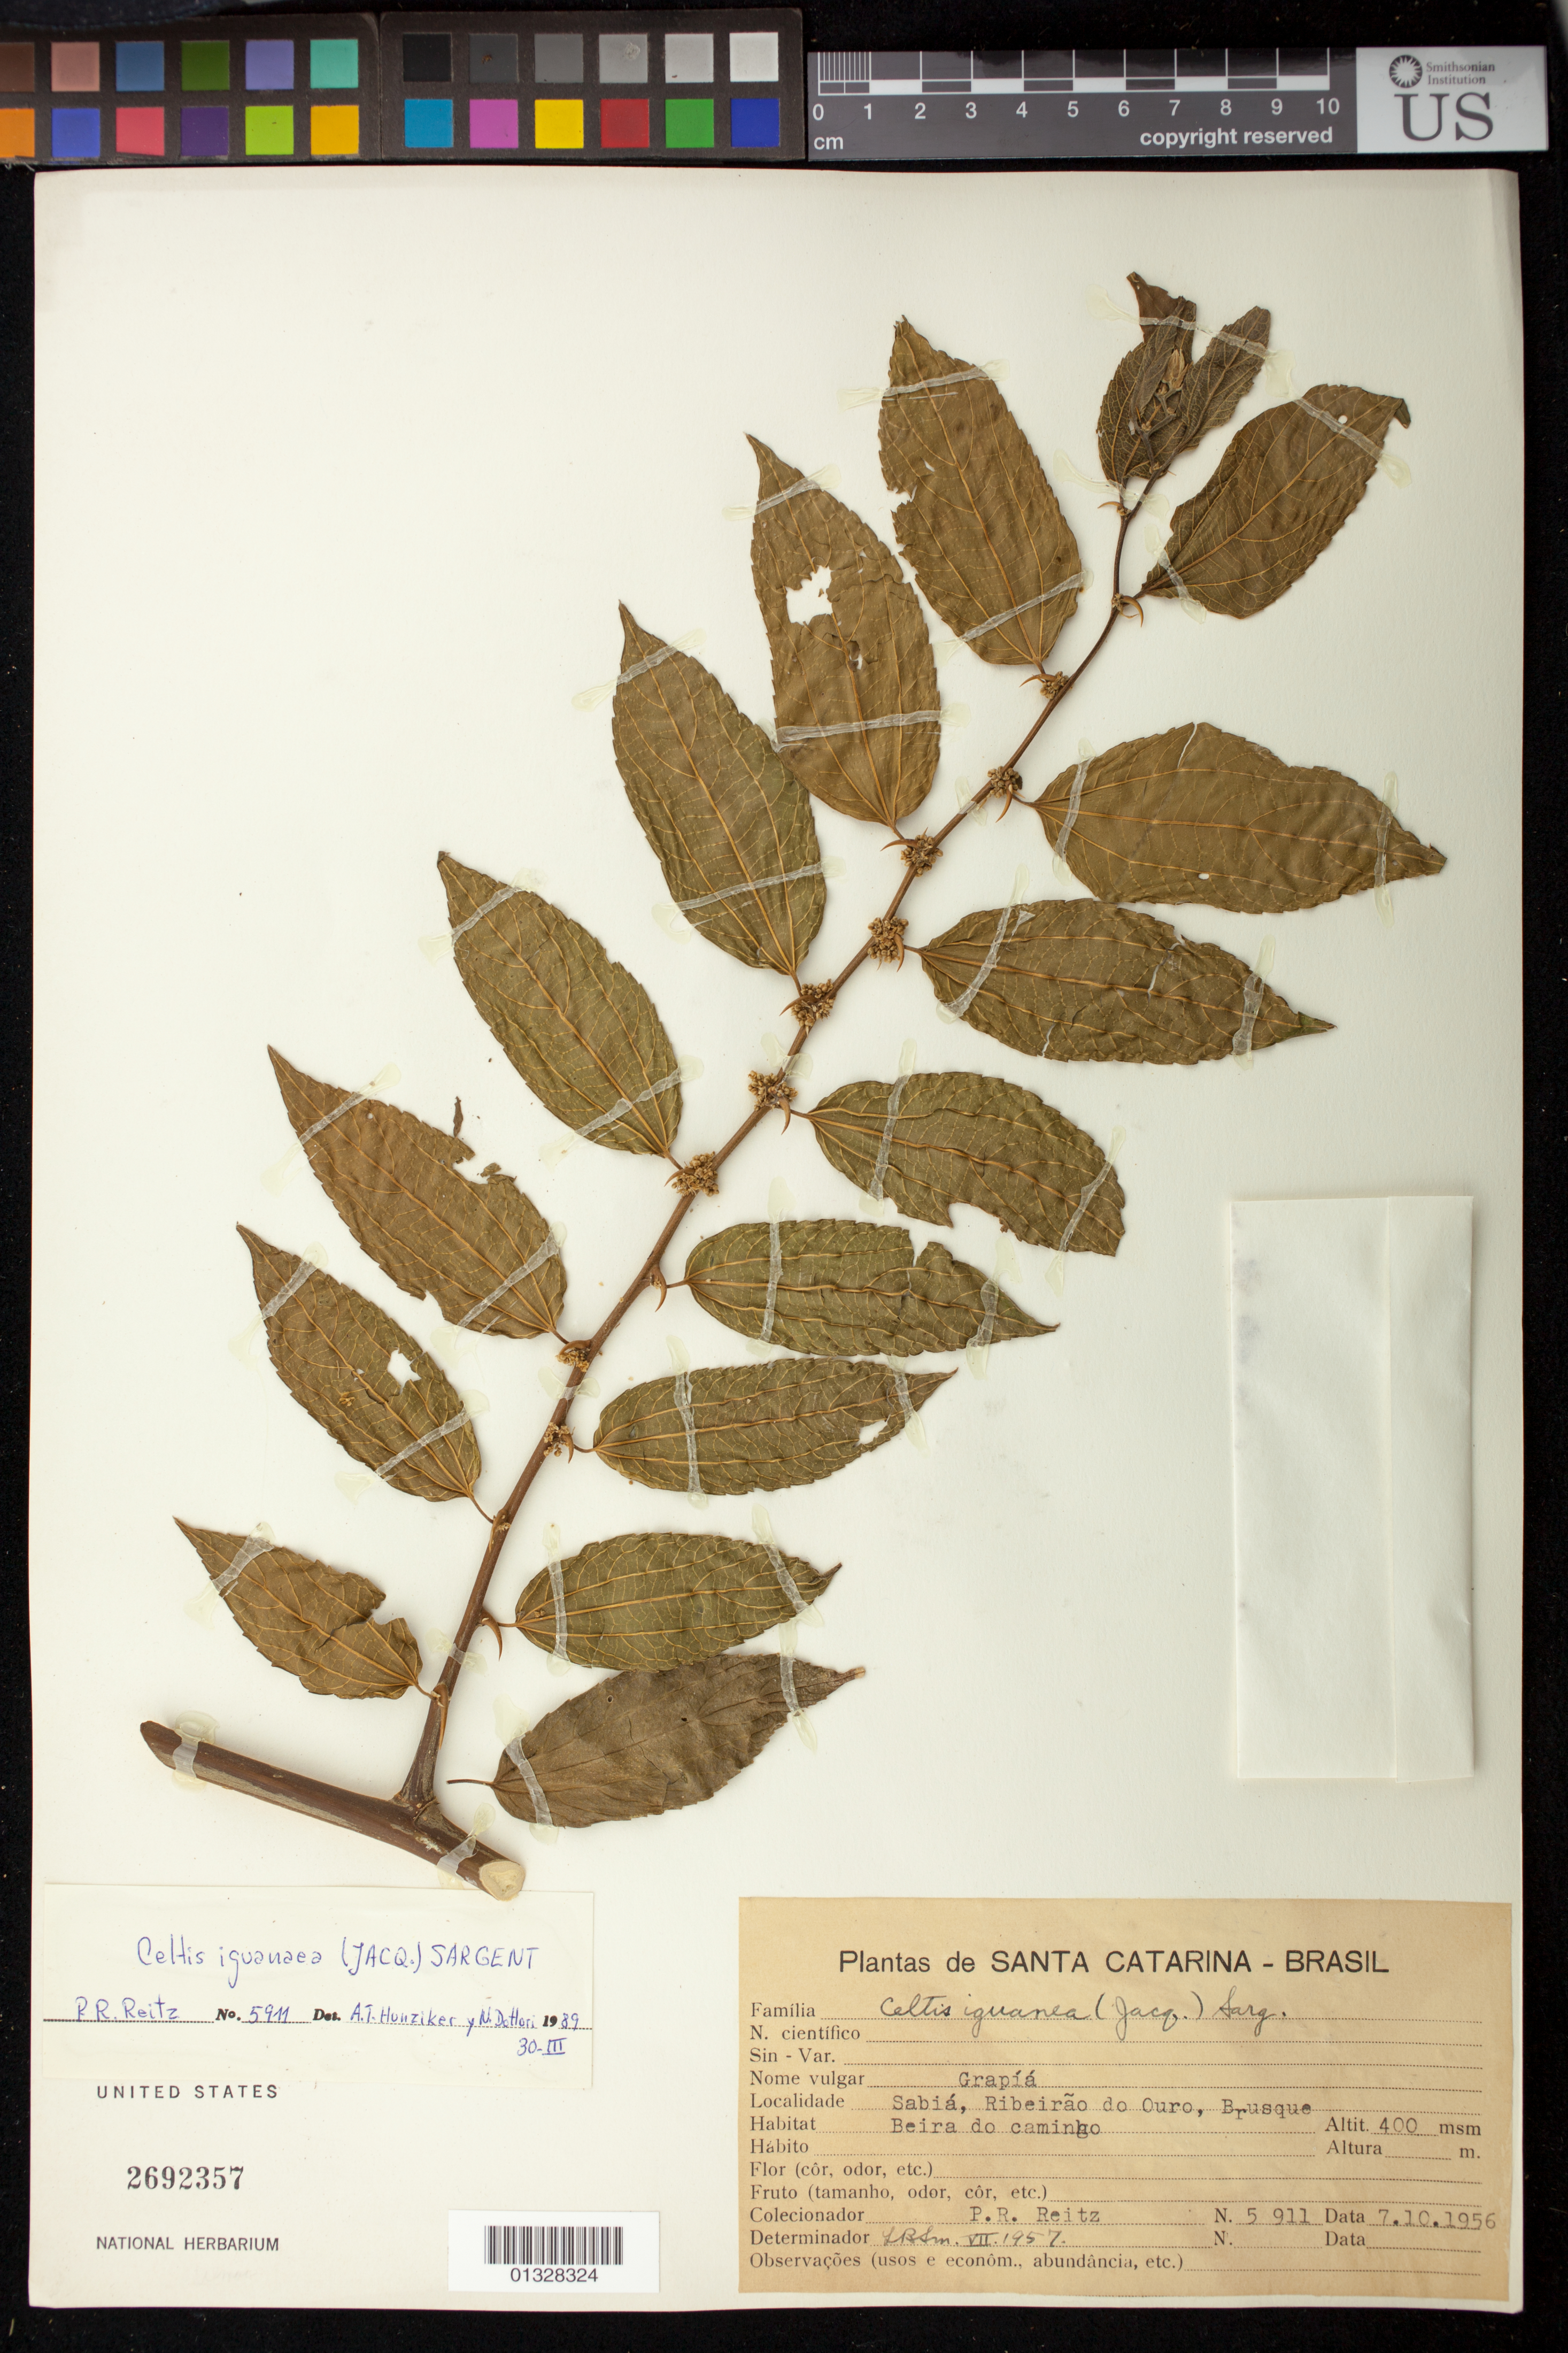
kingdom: Plantae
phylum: Tracheophyta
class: Magnoliopsida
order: Rosales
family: Cannabaceae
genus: Celtis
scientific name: Celtis iguanaea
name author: (Jacq.) Sarg.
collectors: R. Reitz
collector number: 5911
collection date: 1956-10-07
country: Brazil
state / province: Santa Catarina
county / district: Brusque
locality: Sabiá, Ribeirão do Ouro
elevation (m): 400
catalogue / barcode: US 2692357